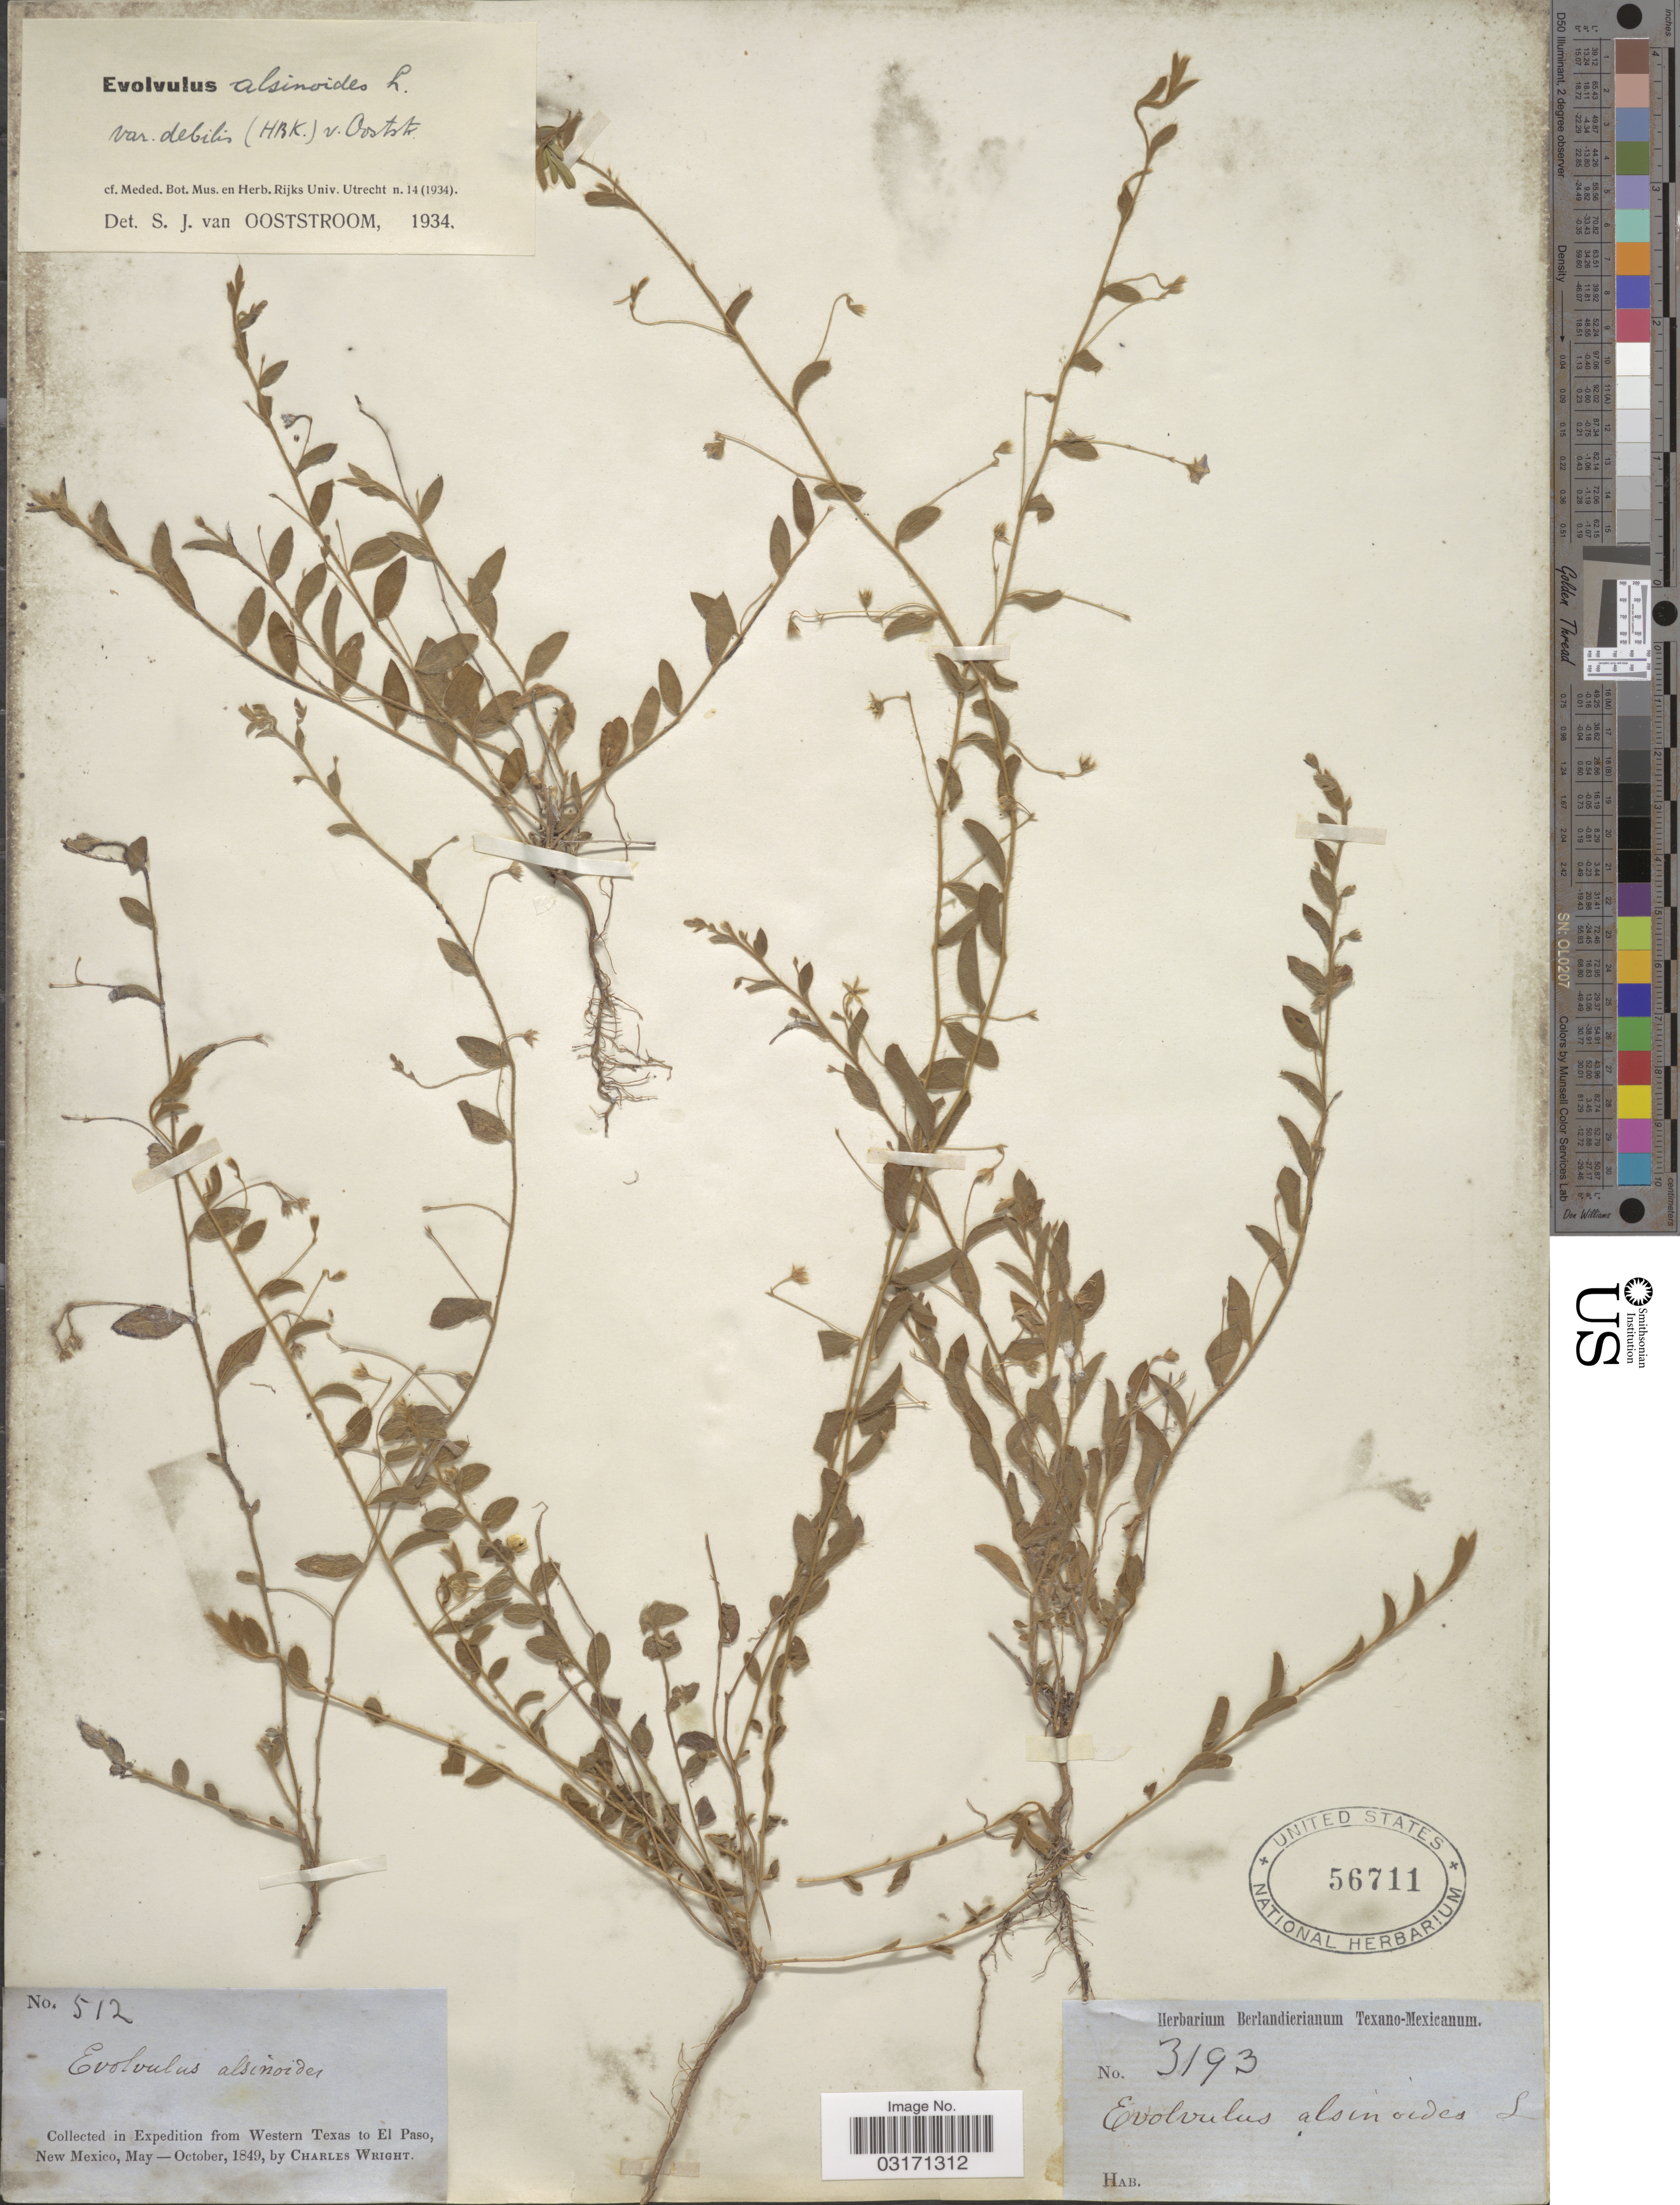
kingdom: Plantae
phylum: Tracheophyta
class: Magnoliopsida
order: Solanales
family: Convolvulaceae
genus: Evolvulus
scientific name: Evolvulus alsinoides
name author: (L.) L.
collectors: C. Wright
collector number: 512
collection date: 1849-05/1849-10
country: United States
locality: From Western Texas to El Paso, New Mexico.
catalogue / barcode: US 56711